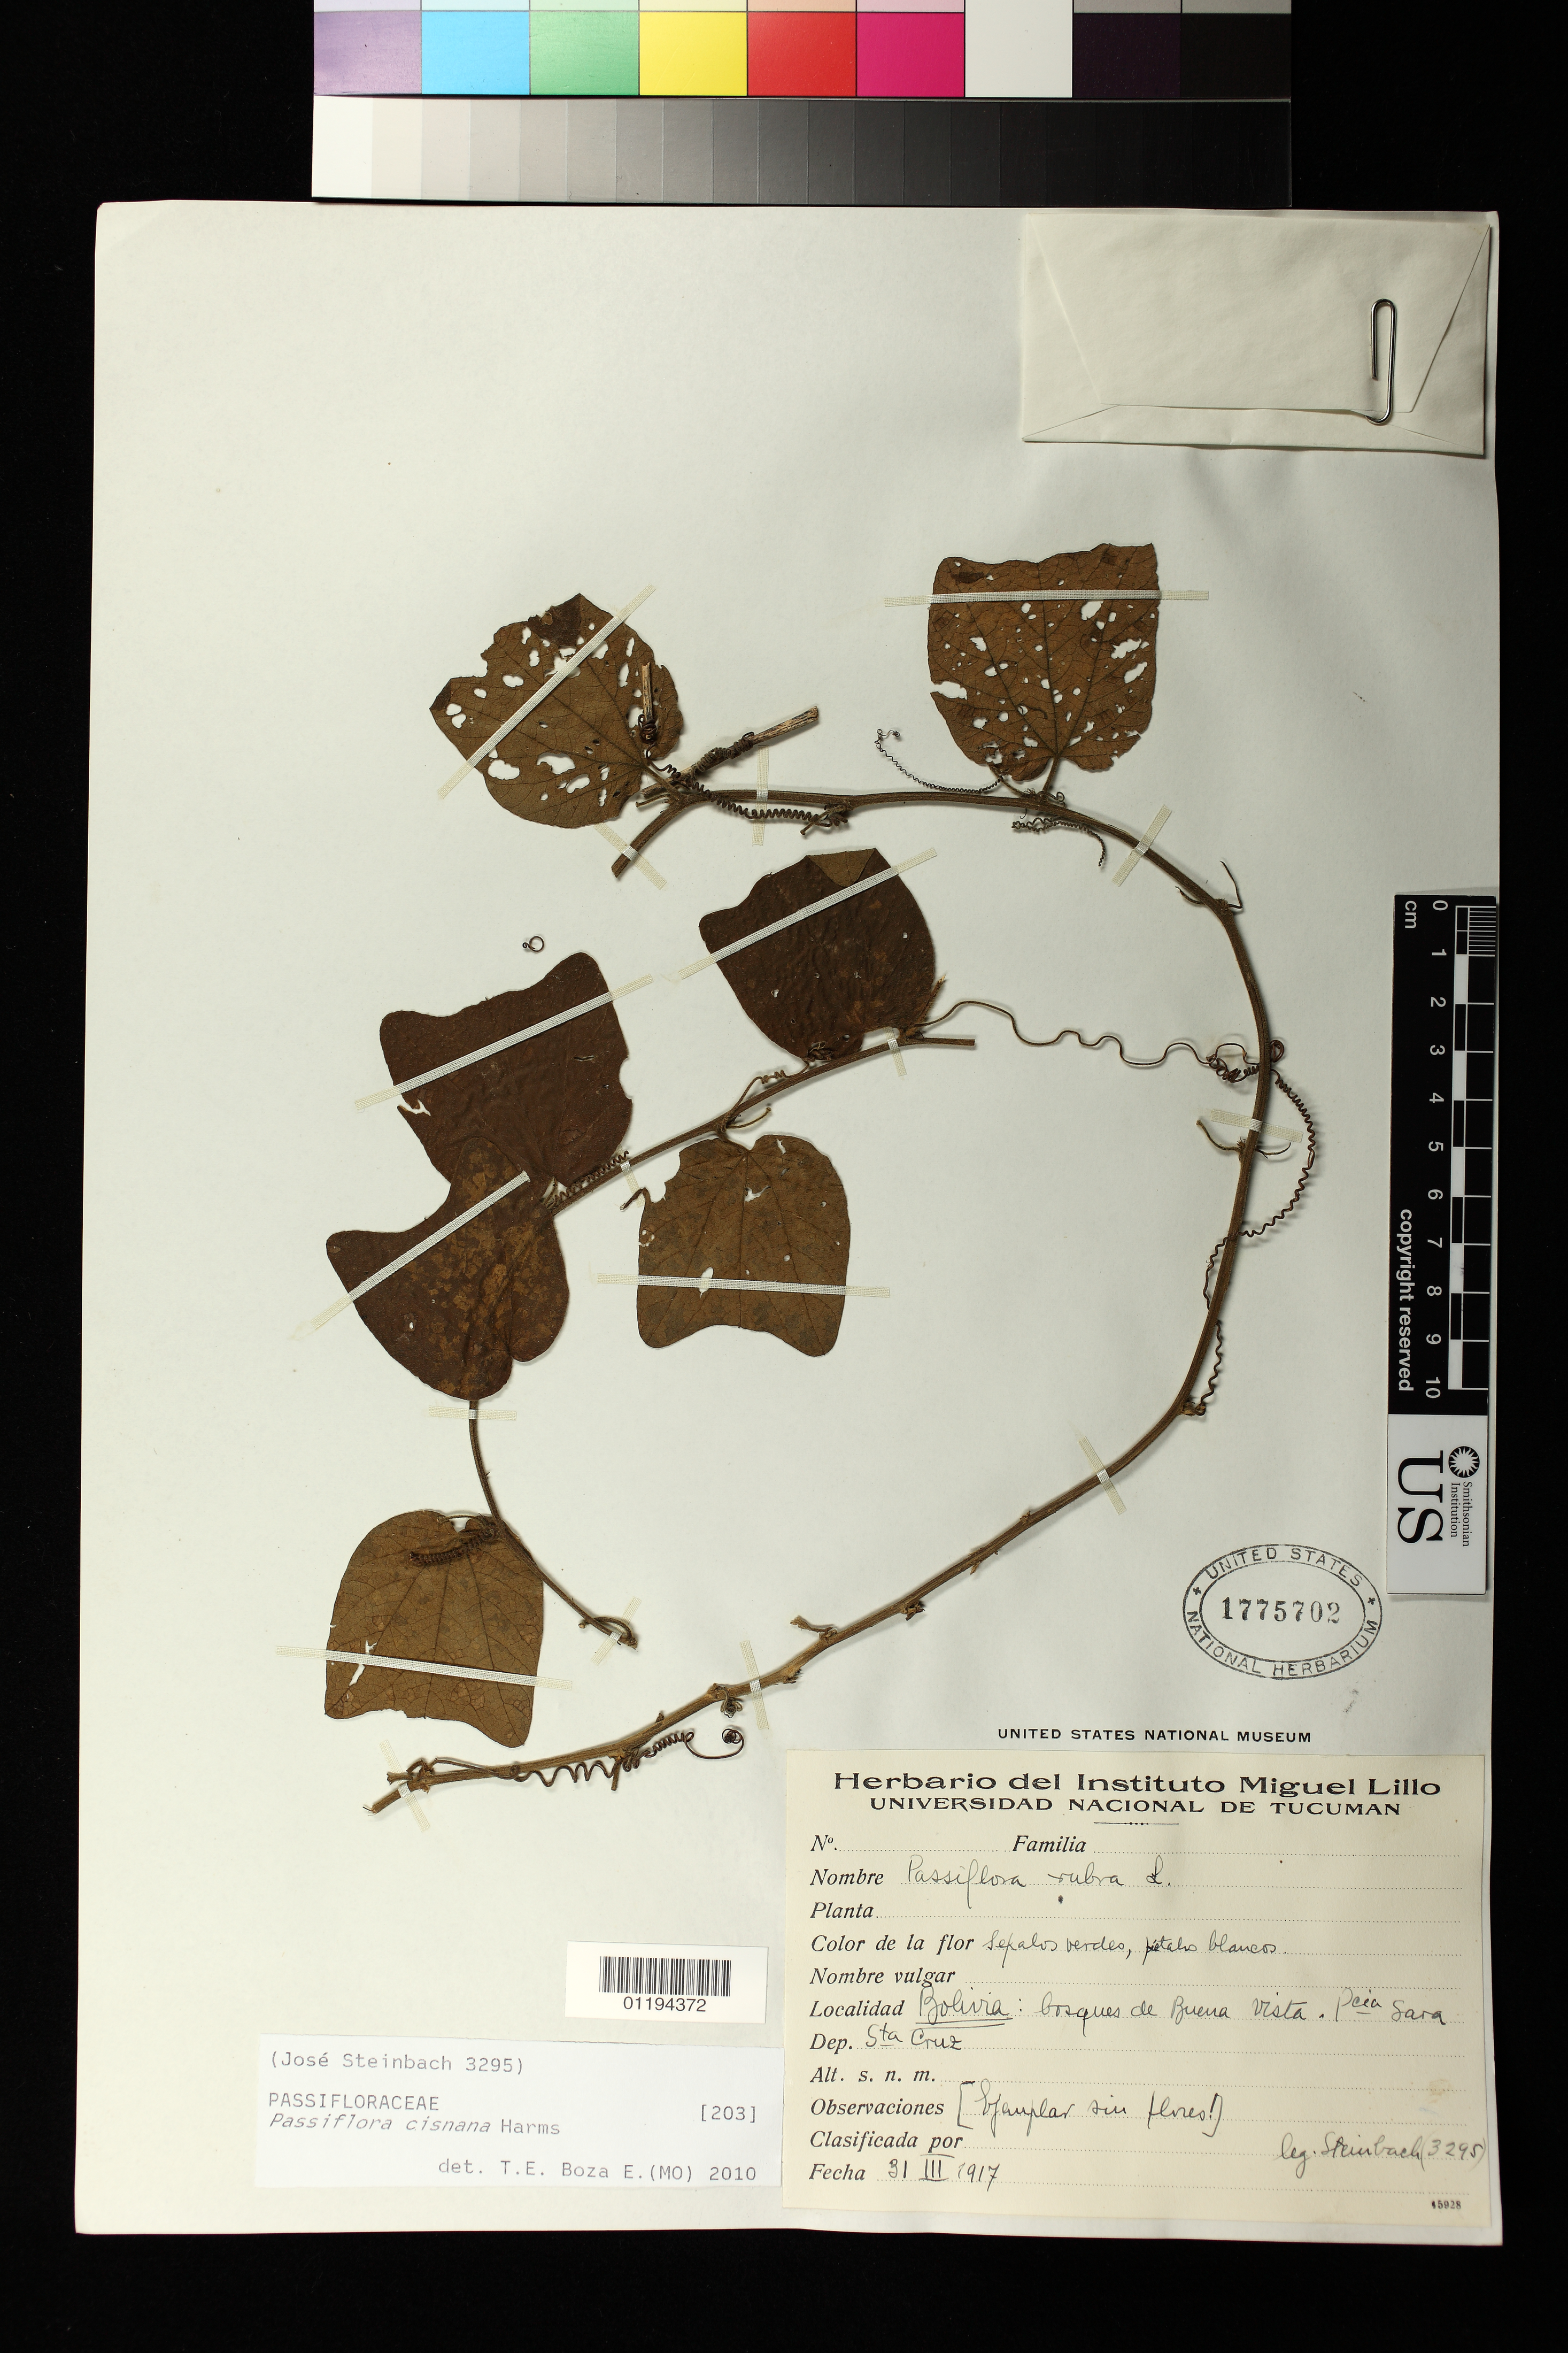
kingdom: Plantae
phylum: Tracheophyta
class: Magnoliopsida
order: Malpighiales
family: Passifloraceae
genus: Passiflora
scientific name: Passiflora cisnana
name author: Harms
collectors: R. F. Steinbach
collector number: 3295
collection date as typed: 31 Mar 1917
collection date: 1917-03-31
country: Bolivia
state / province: Santa Cruz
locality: bosques de Buena Vista, Provincia Sara.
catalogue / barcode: US 1775702